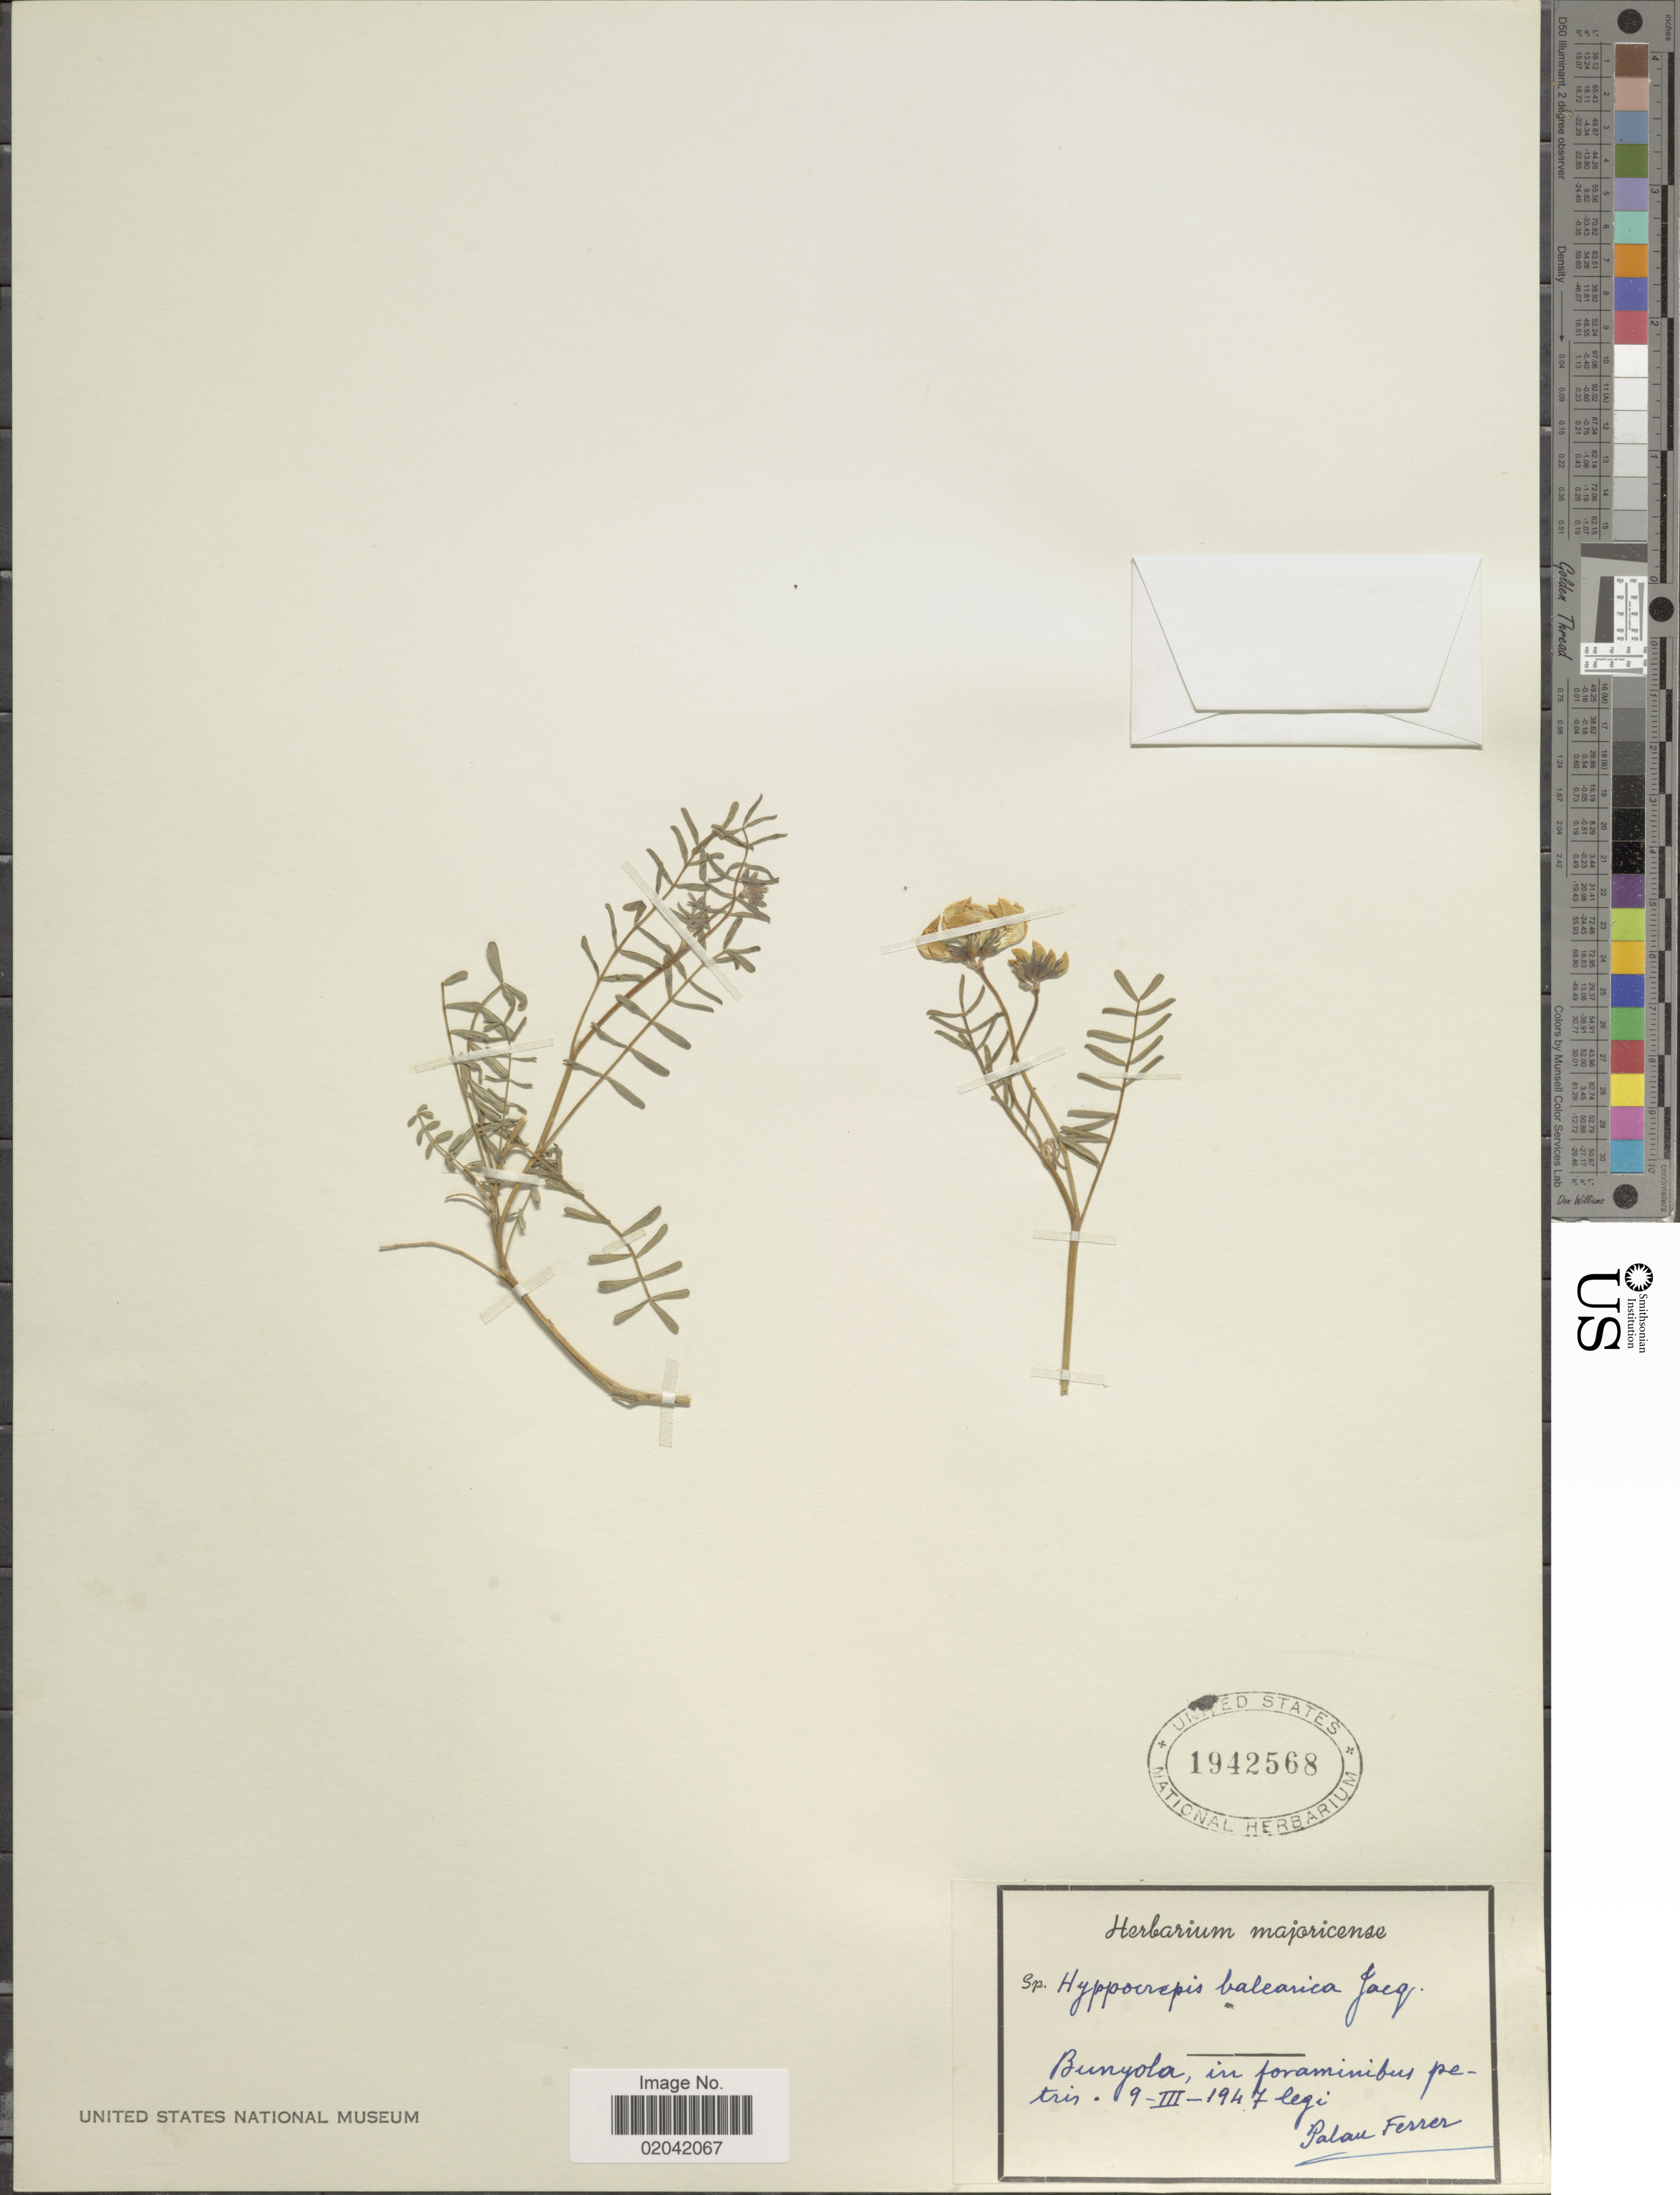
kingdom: Plantae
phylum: Tracheophyta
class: Magnoliopsida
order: Fabales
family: Fabaceae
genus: Hippocrepis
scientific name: Hippocrepis balearica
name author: Jacq.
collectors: P. Ferrer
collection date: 1947-03-09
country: Spain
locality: Bunyola, in foraminibus petris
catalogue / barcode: US 1942568